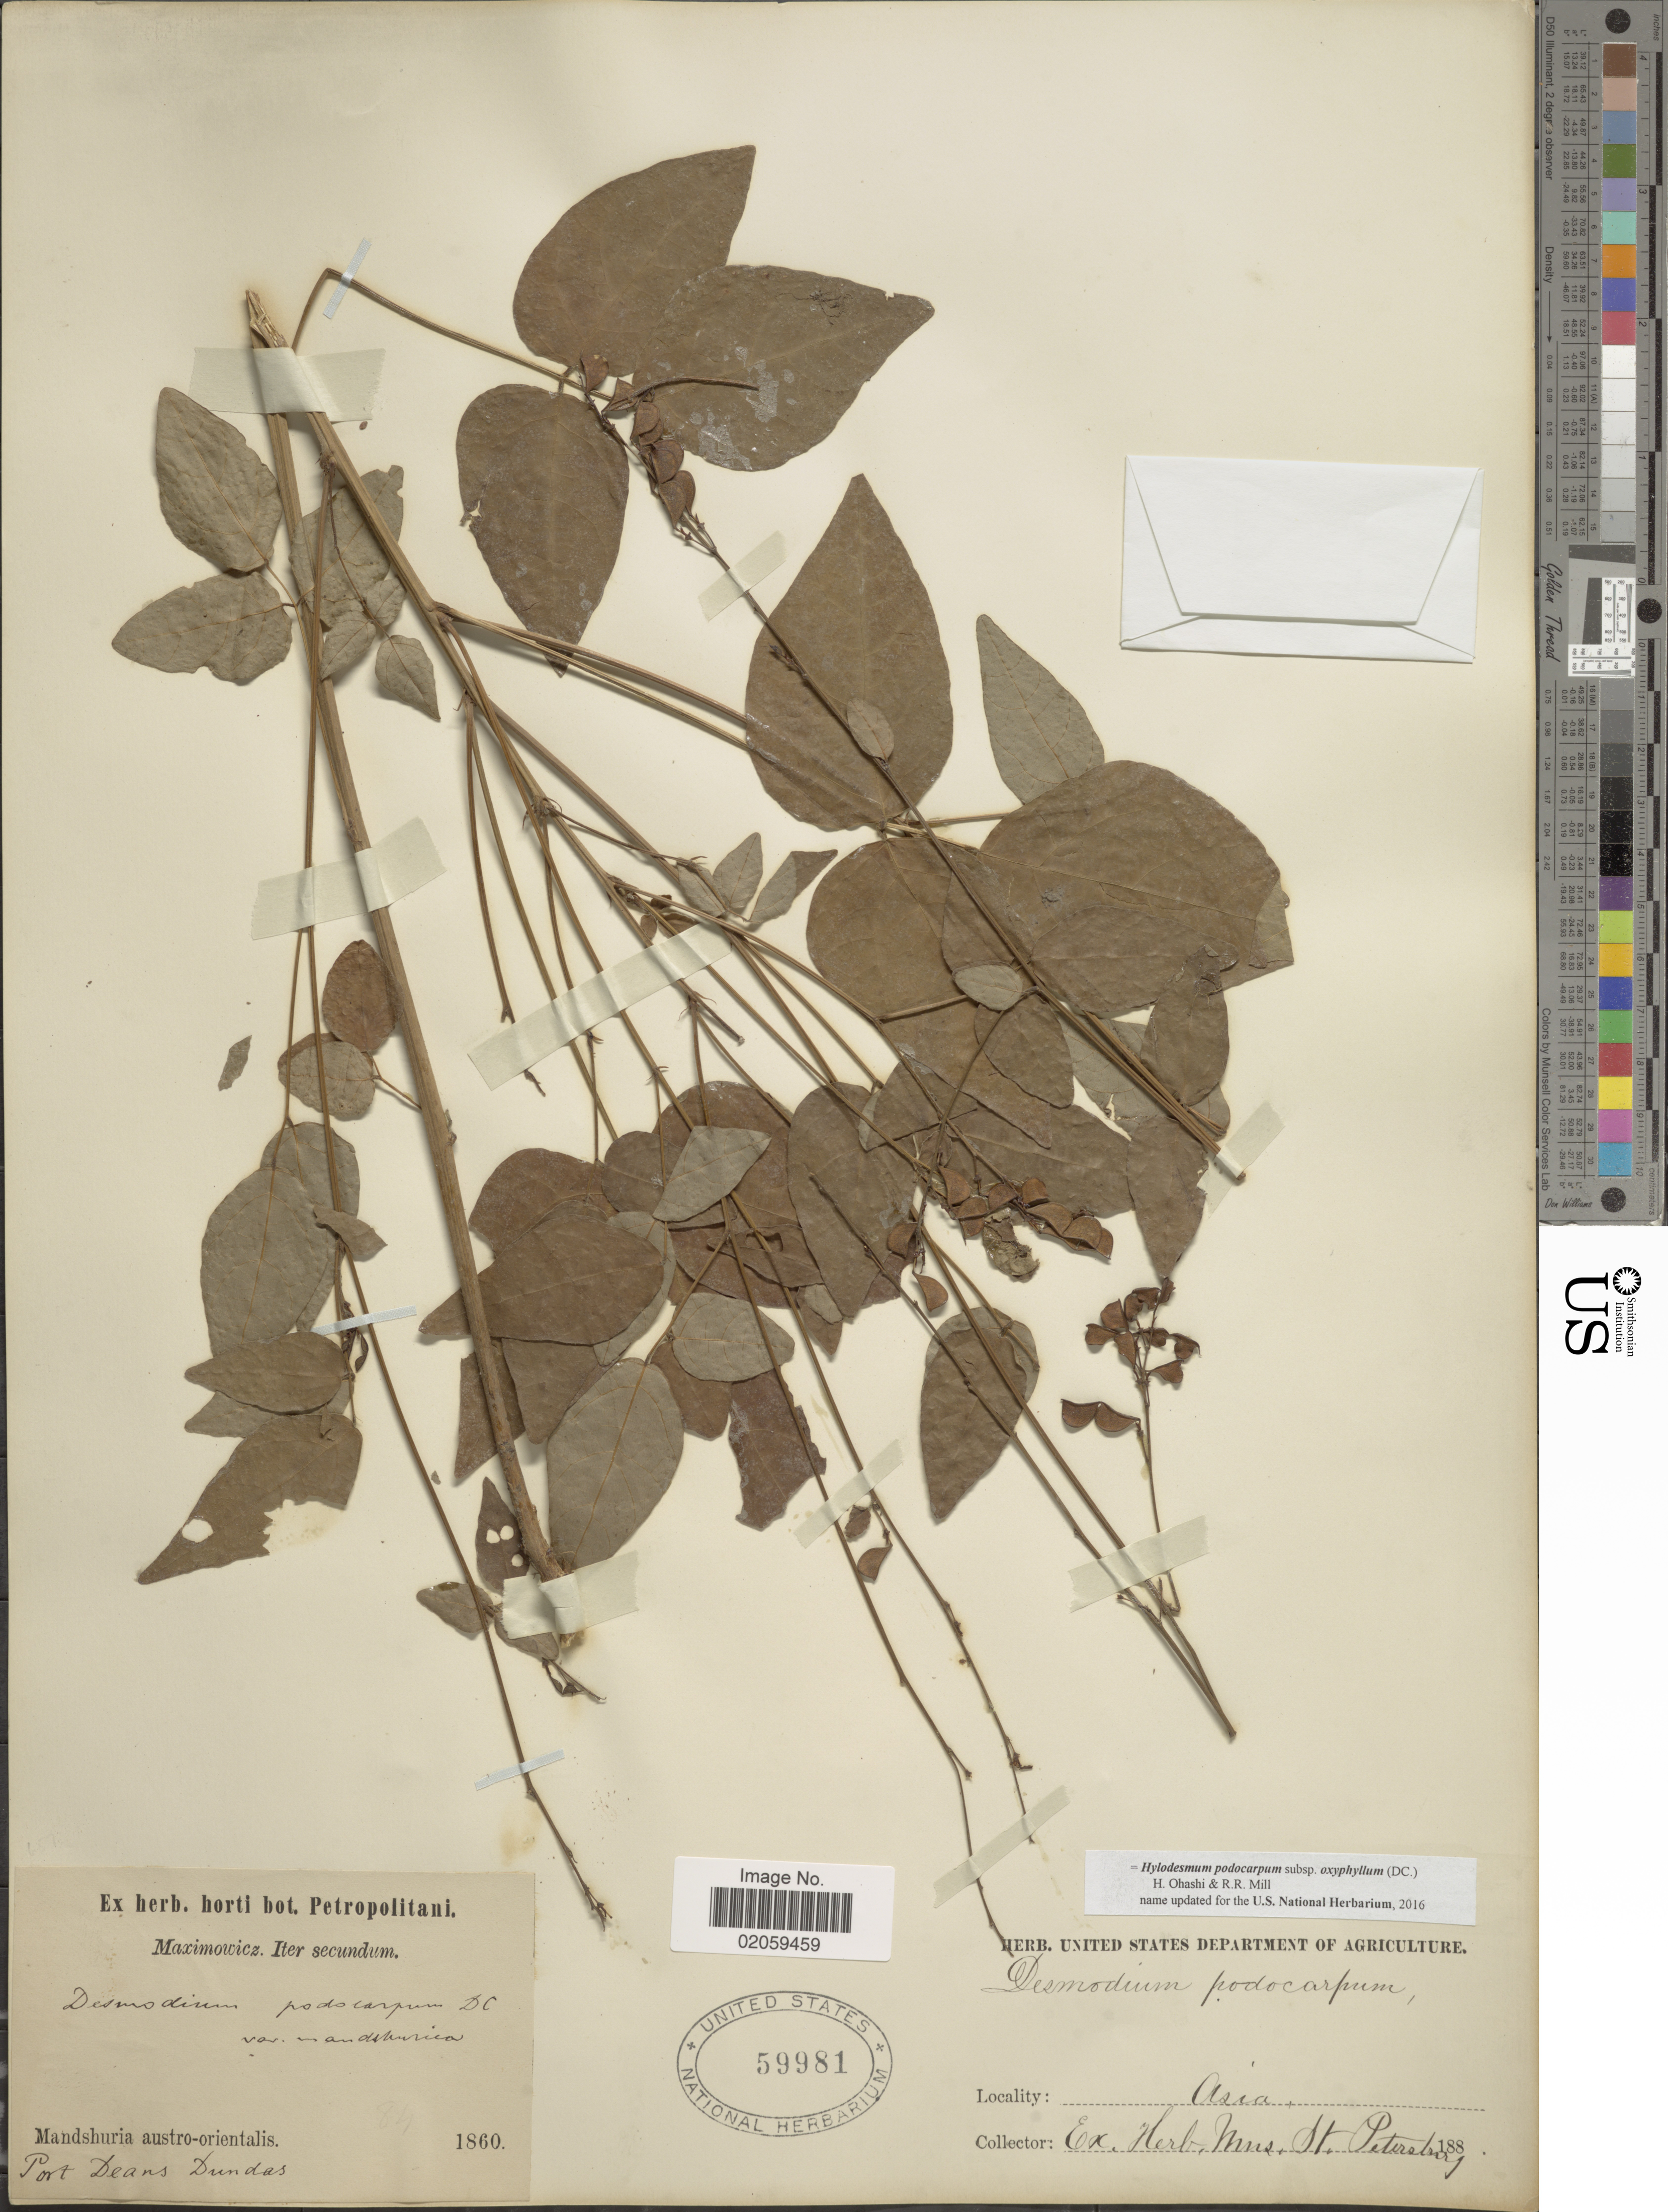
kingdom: Plantae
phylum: Tracheophyta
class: Magnoliopsida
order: Fabales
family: Fabaceae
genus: Hylodesmum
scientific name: Hylodesmum podocarpum subsp. oxyphyllum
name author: (DC.) H. Ohashi & R.R. Mill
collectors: Maximowicz, --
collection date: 1860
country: China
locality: Mandshuria austro-orientalis. Port Deans Dundas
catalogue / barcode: US 59981